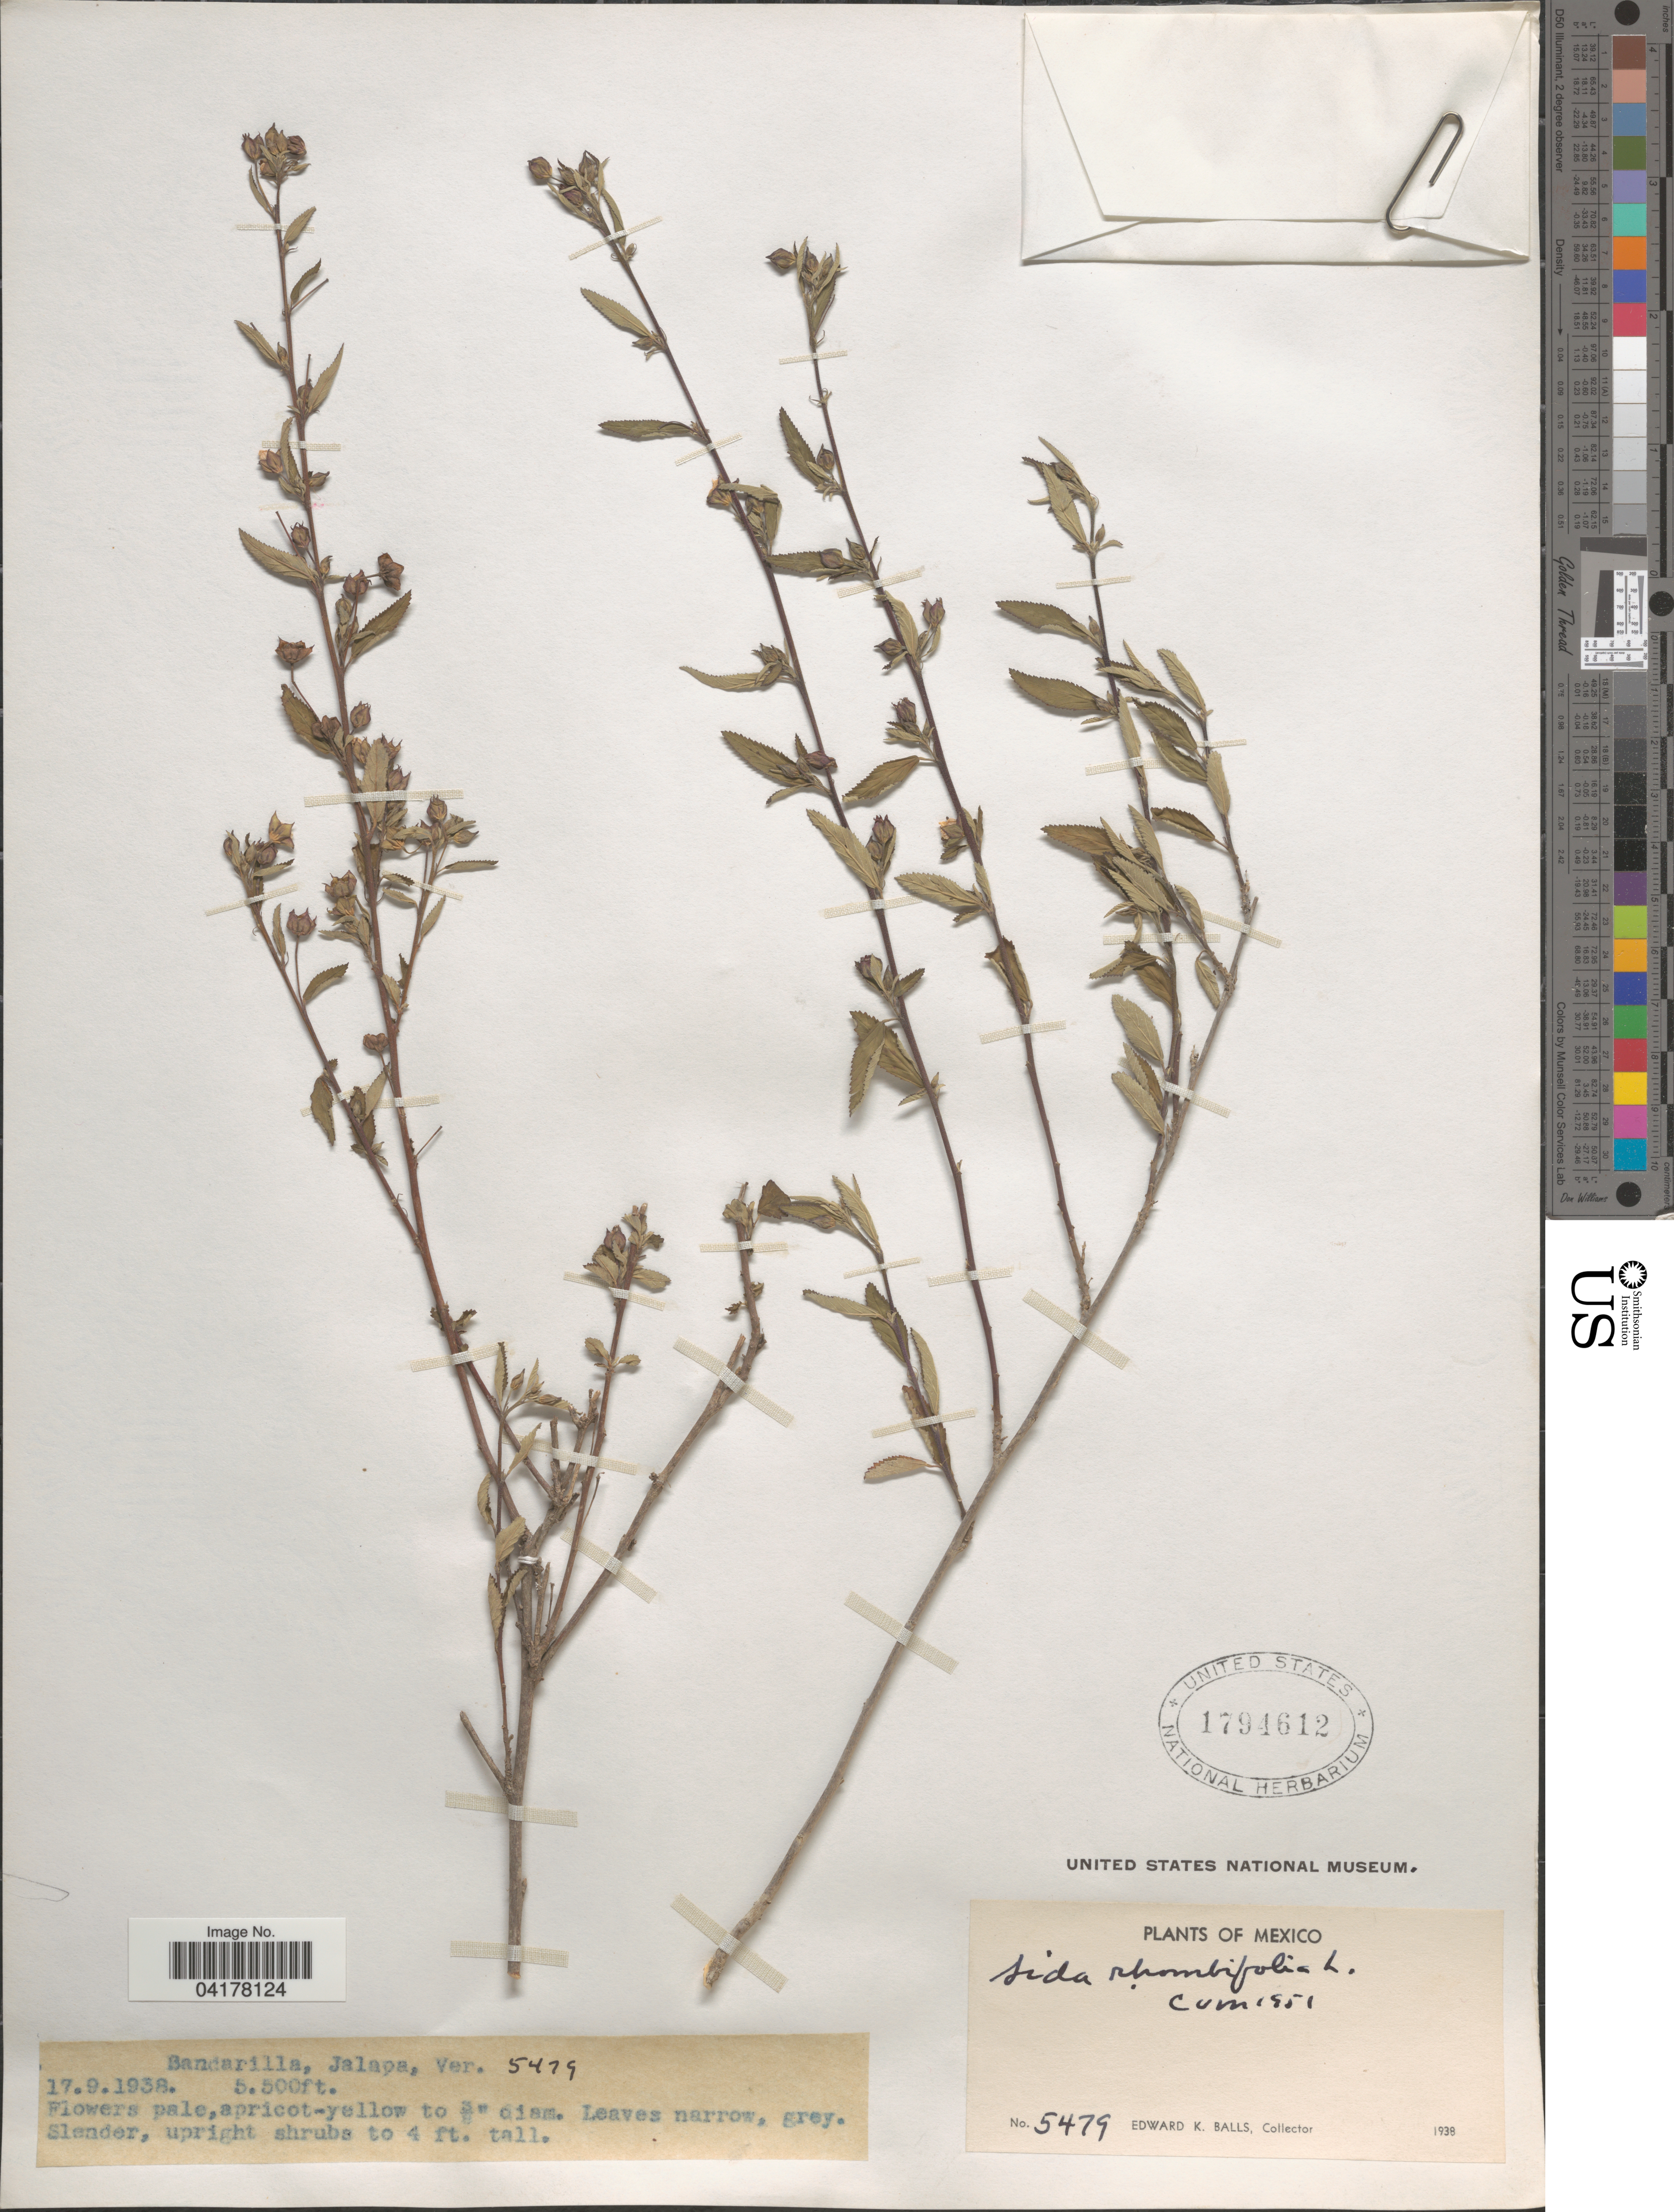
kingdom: Plantae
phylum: Tracheophyta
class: Magnoliopsida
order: Malvales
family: Malvaceae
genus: Sida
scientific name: Sida rhombifolia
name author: L.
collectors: E. K. Balls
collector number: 5479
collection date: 1938-09-17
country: Mexico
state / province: Veracruz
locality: Bandarilla, Jalapa.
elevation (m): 1676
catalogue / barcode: US 1794612